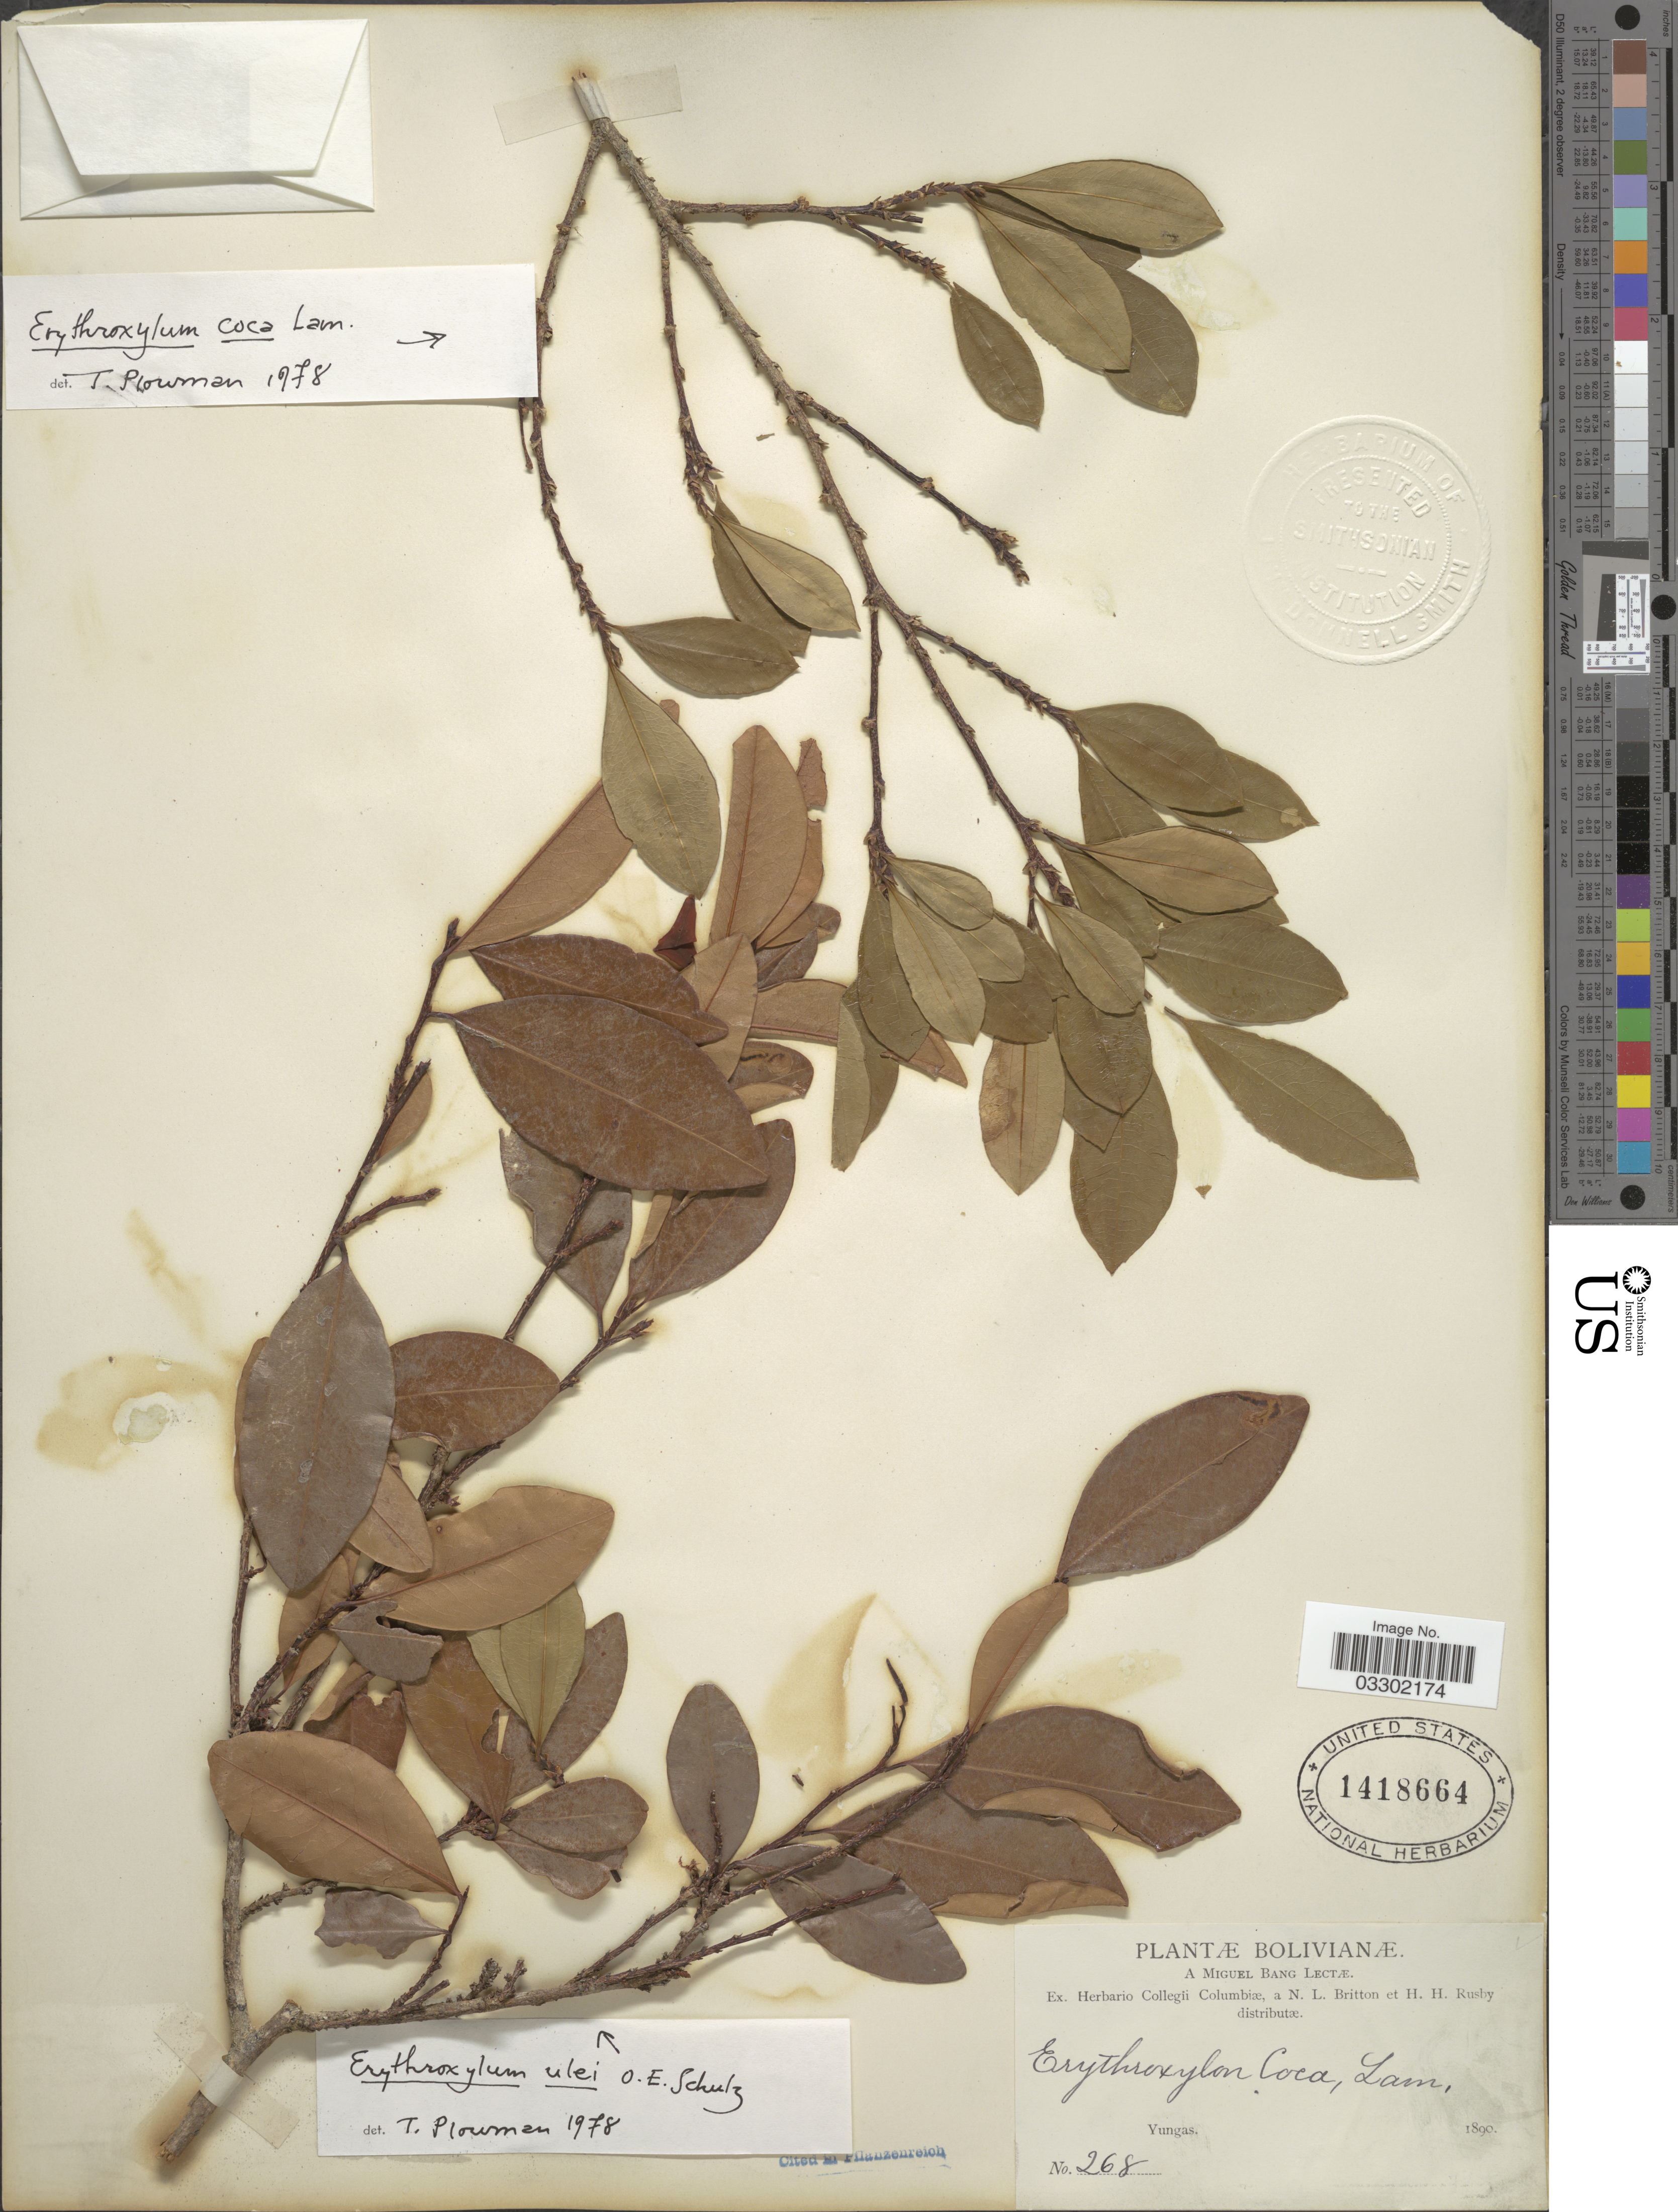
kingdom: Plantae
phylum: Tracheophyta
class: Magnoliopsida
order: Malpighiales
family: Erythroxylaceae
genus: Erythroxylum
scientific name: Erythroxylum ulei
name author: O.E. Schulz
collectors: M. Bang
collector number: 268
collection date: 1890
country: Bolivia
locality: Yungas.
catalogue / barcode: US 1418664